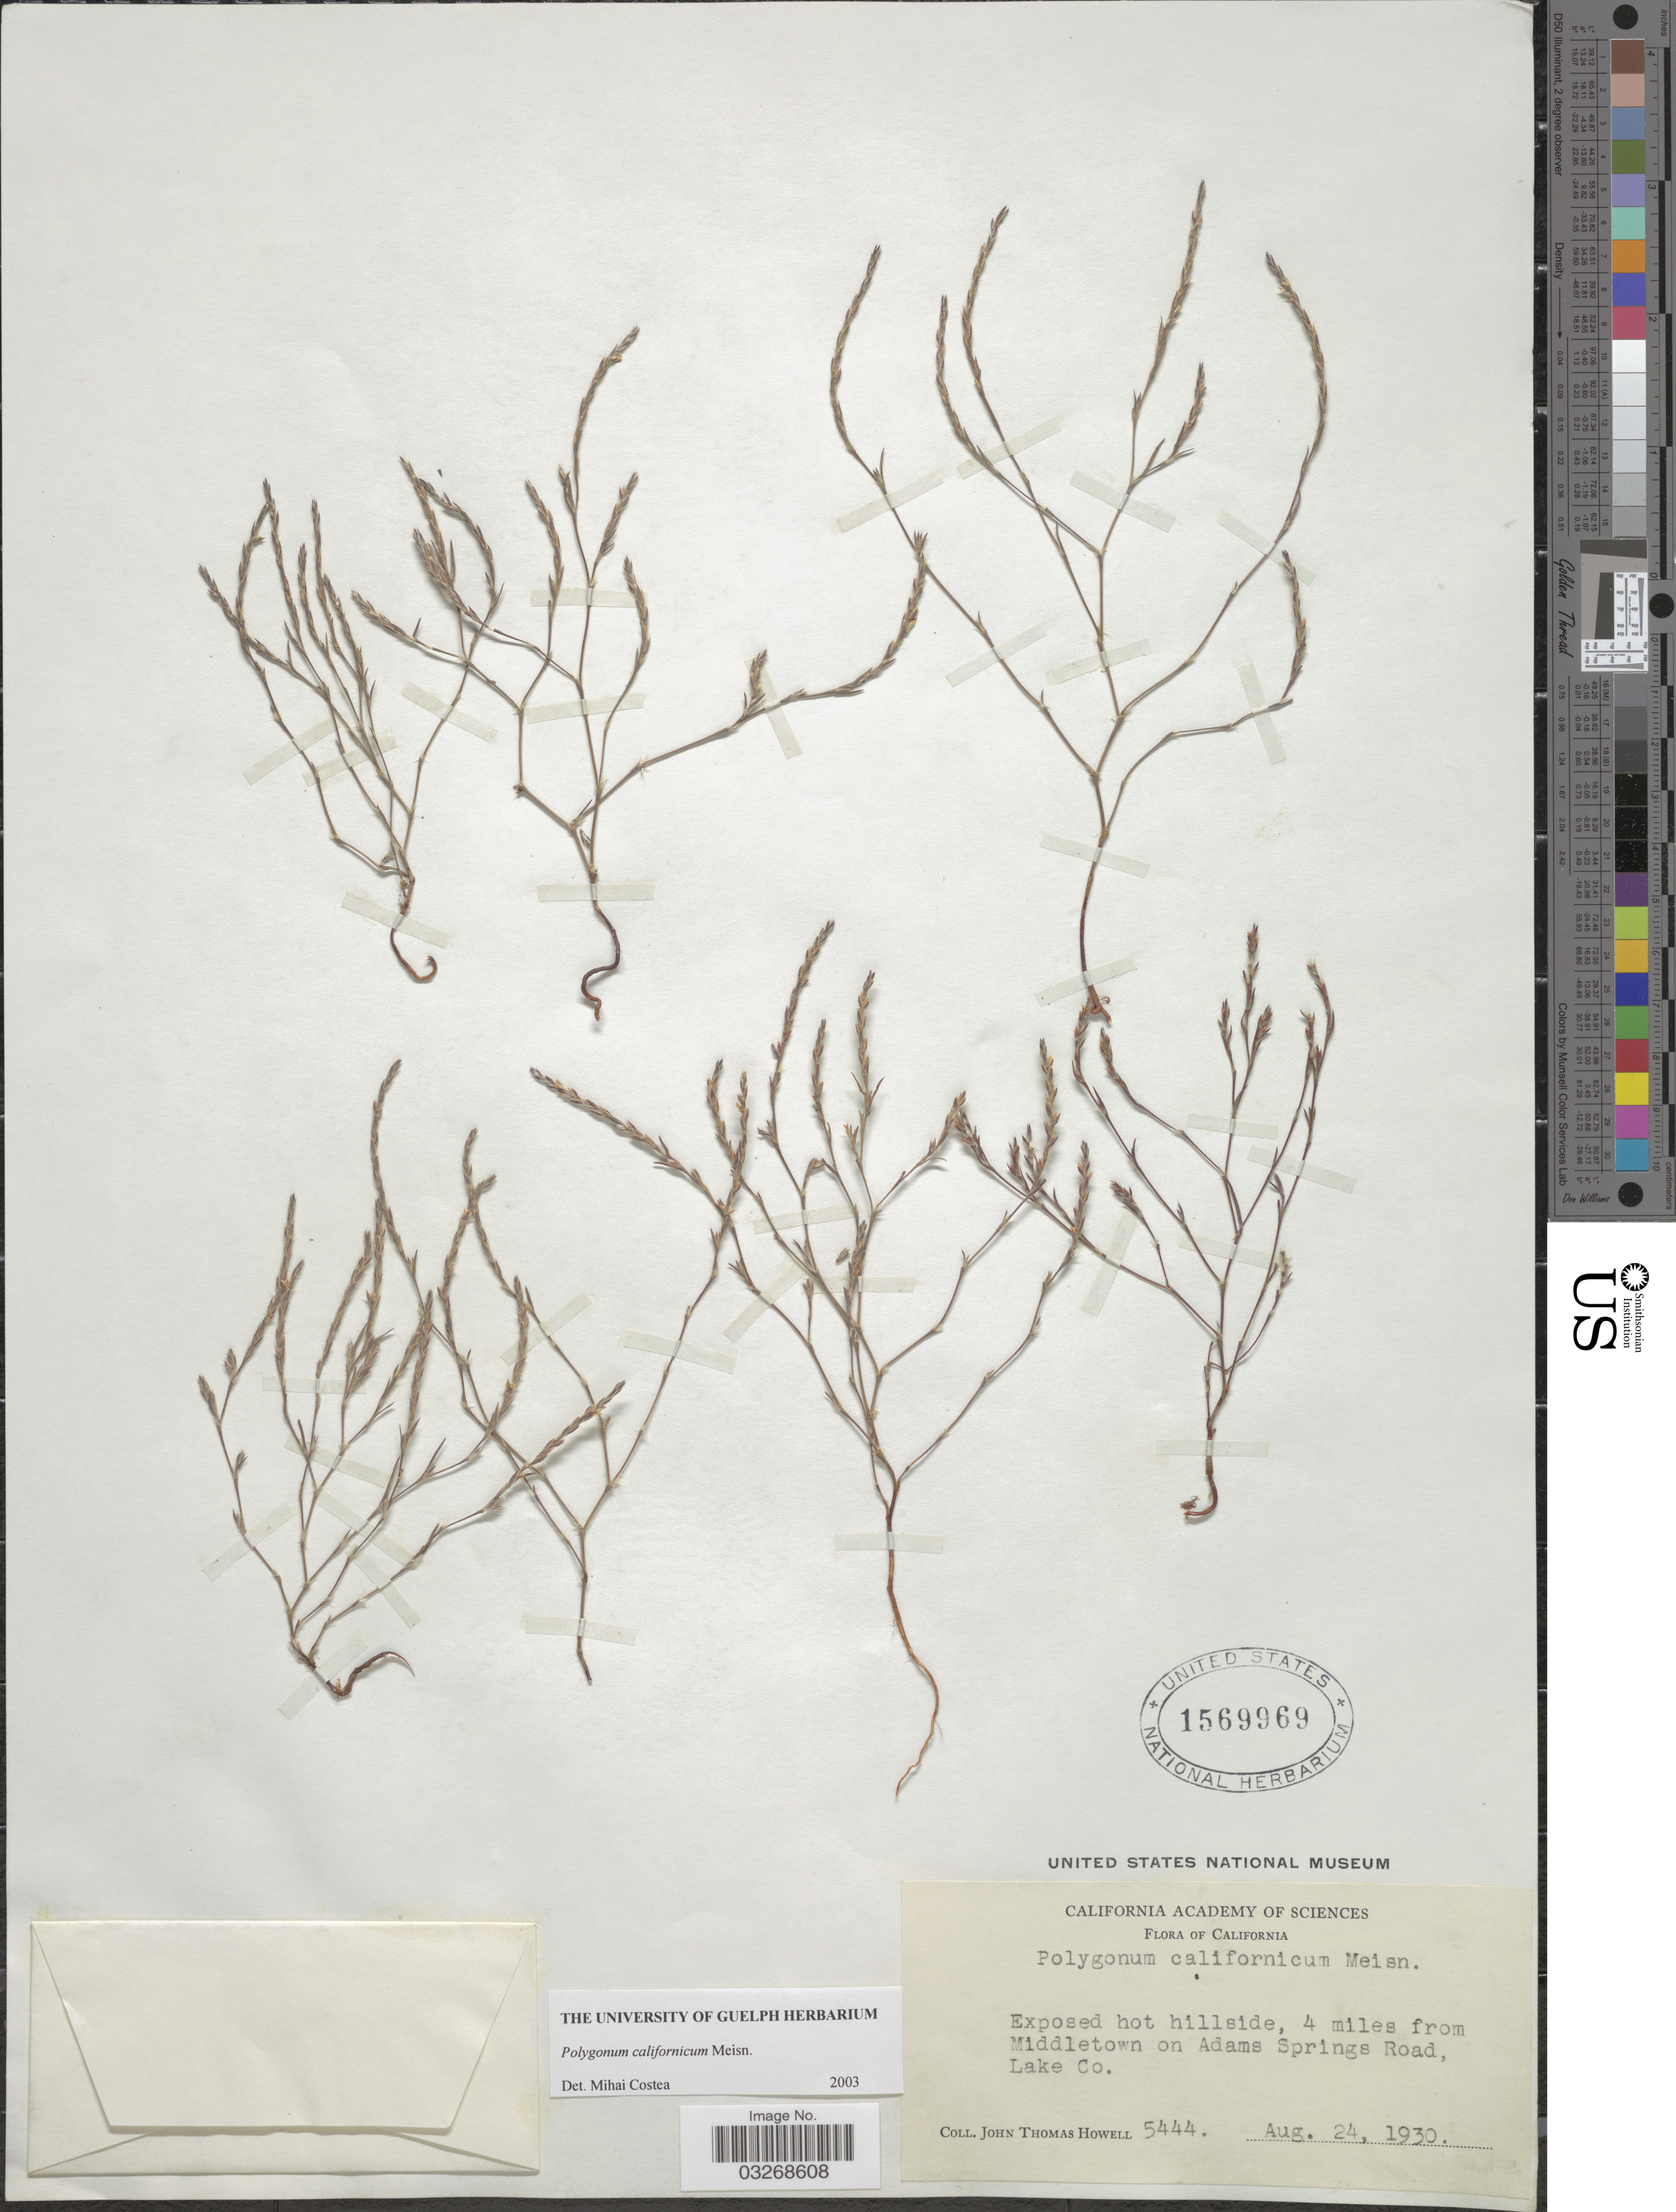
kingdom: Plantae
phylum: Tracheophyta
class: Magnoliopsida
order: Caryophyllales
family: Polygonaceae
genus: Polygonum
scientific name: Polygonum californicum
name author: Meisn.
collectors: J. T. Howell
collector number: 5444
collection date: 1930-08-24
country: United States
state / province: California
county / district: Lake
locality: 4 miles from Middletown on Adams Springs Road, Lake Co.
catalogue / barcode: US 1569969